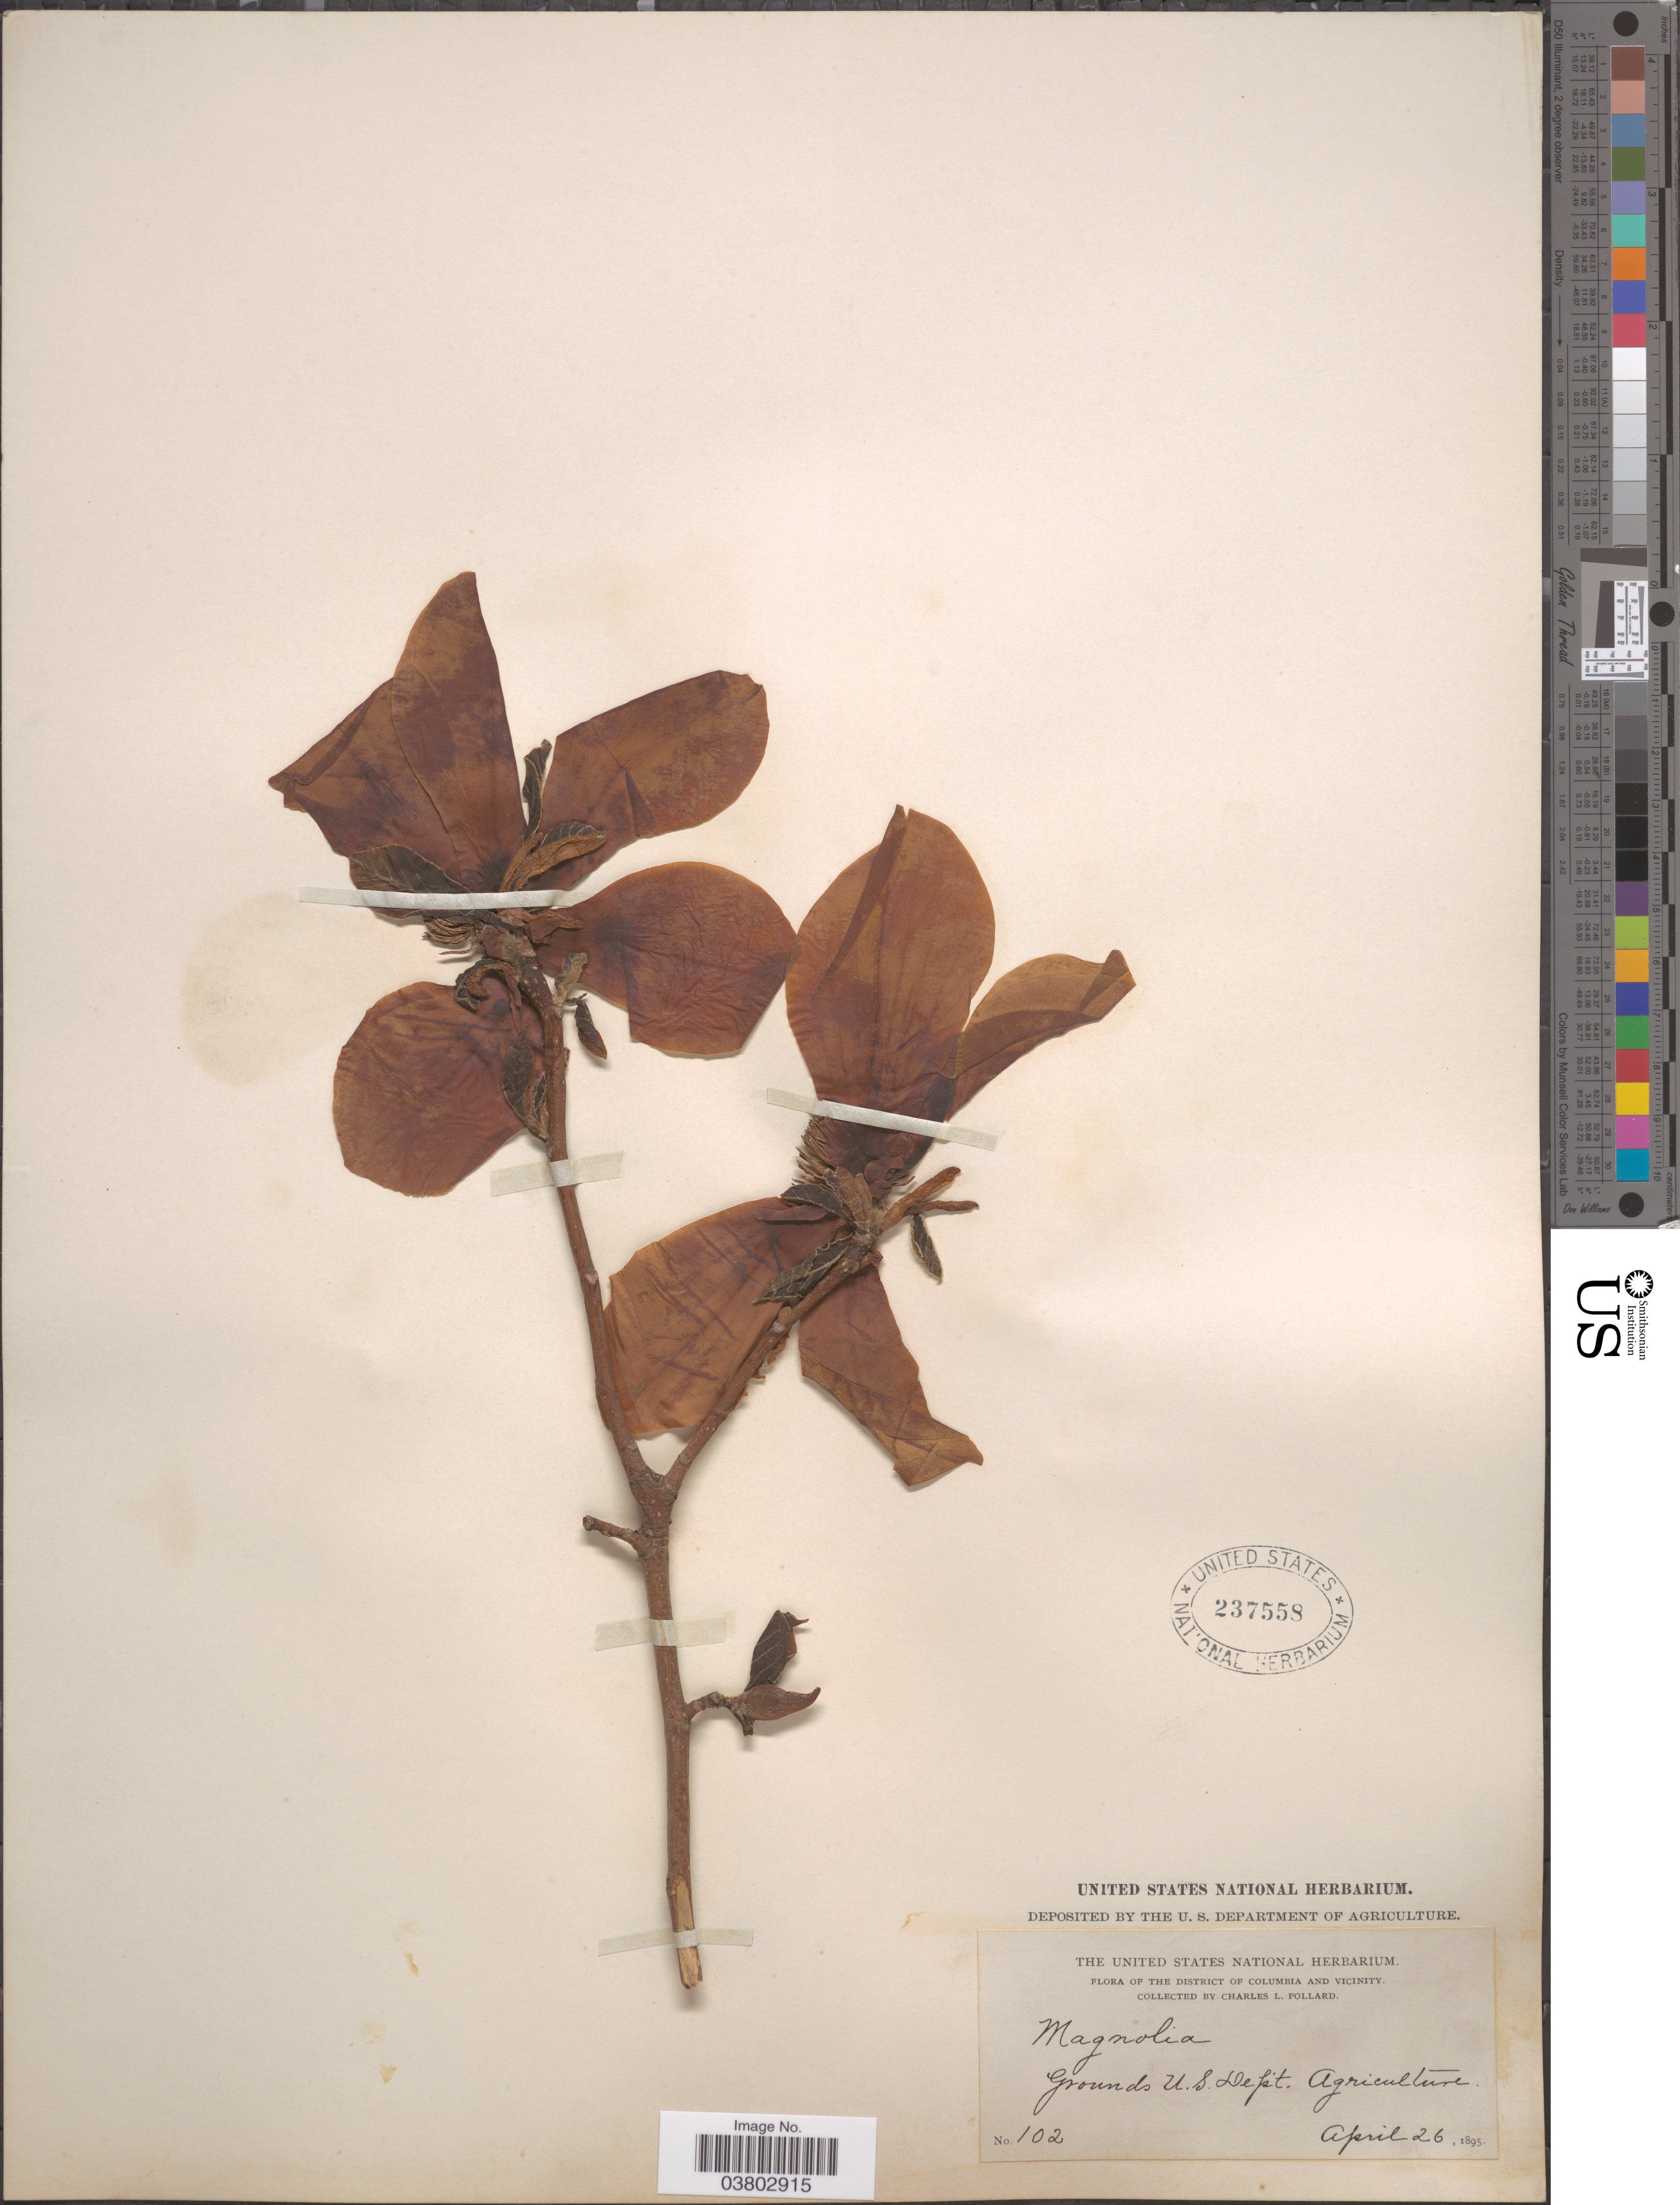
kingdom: Plantae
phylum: Tracheophyta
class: Magnoliopsida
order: Magnoliales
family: Magnoliaceae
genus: Magnolia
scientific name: Magnolia sp.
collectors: C. L. Pollard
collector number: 102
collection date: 1895-04-26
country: United States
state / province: District of Columbia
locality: District of Columbia and vicinity. Grounds U.S. Dept. Agriculture.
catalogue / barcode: US 237558